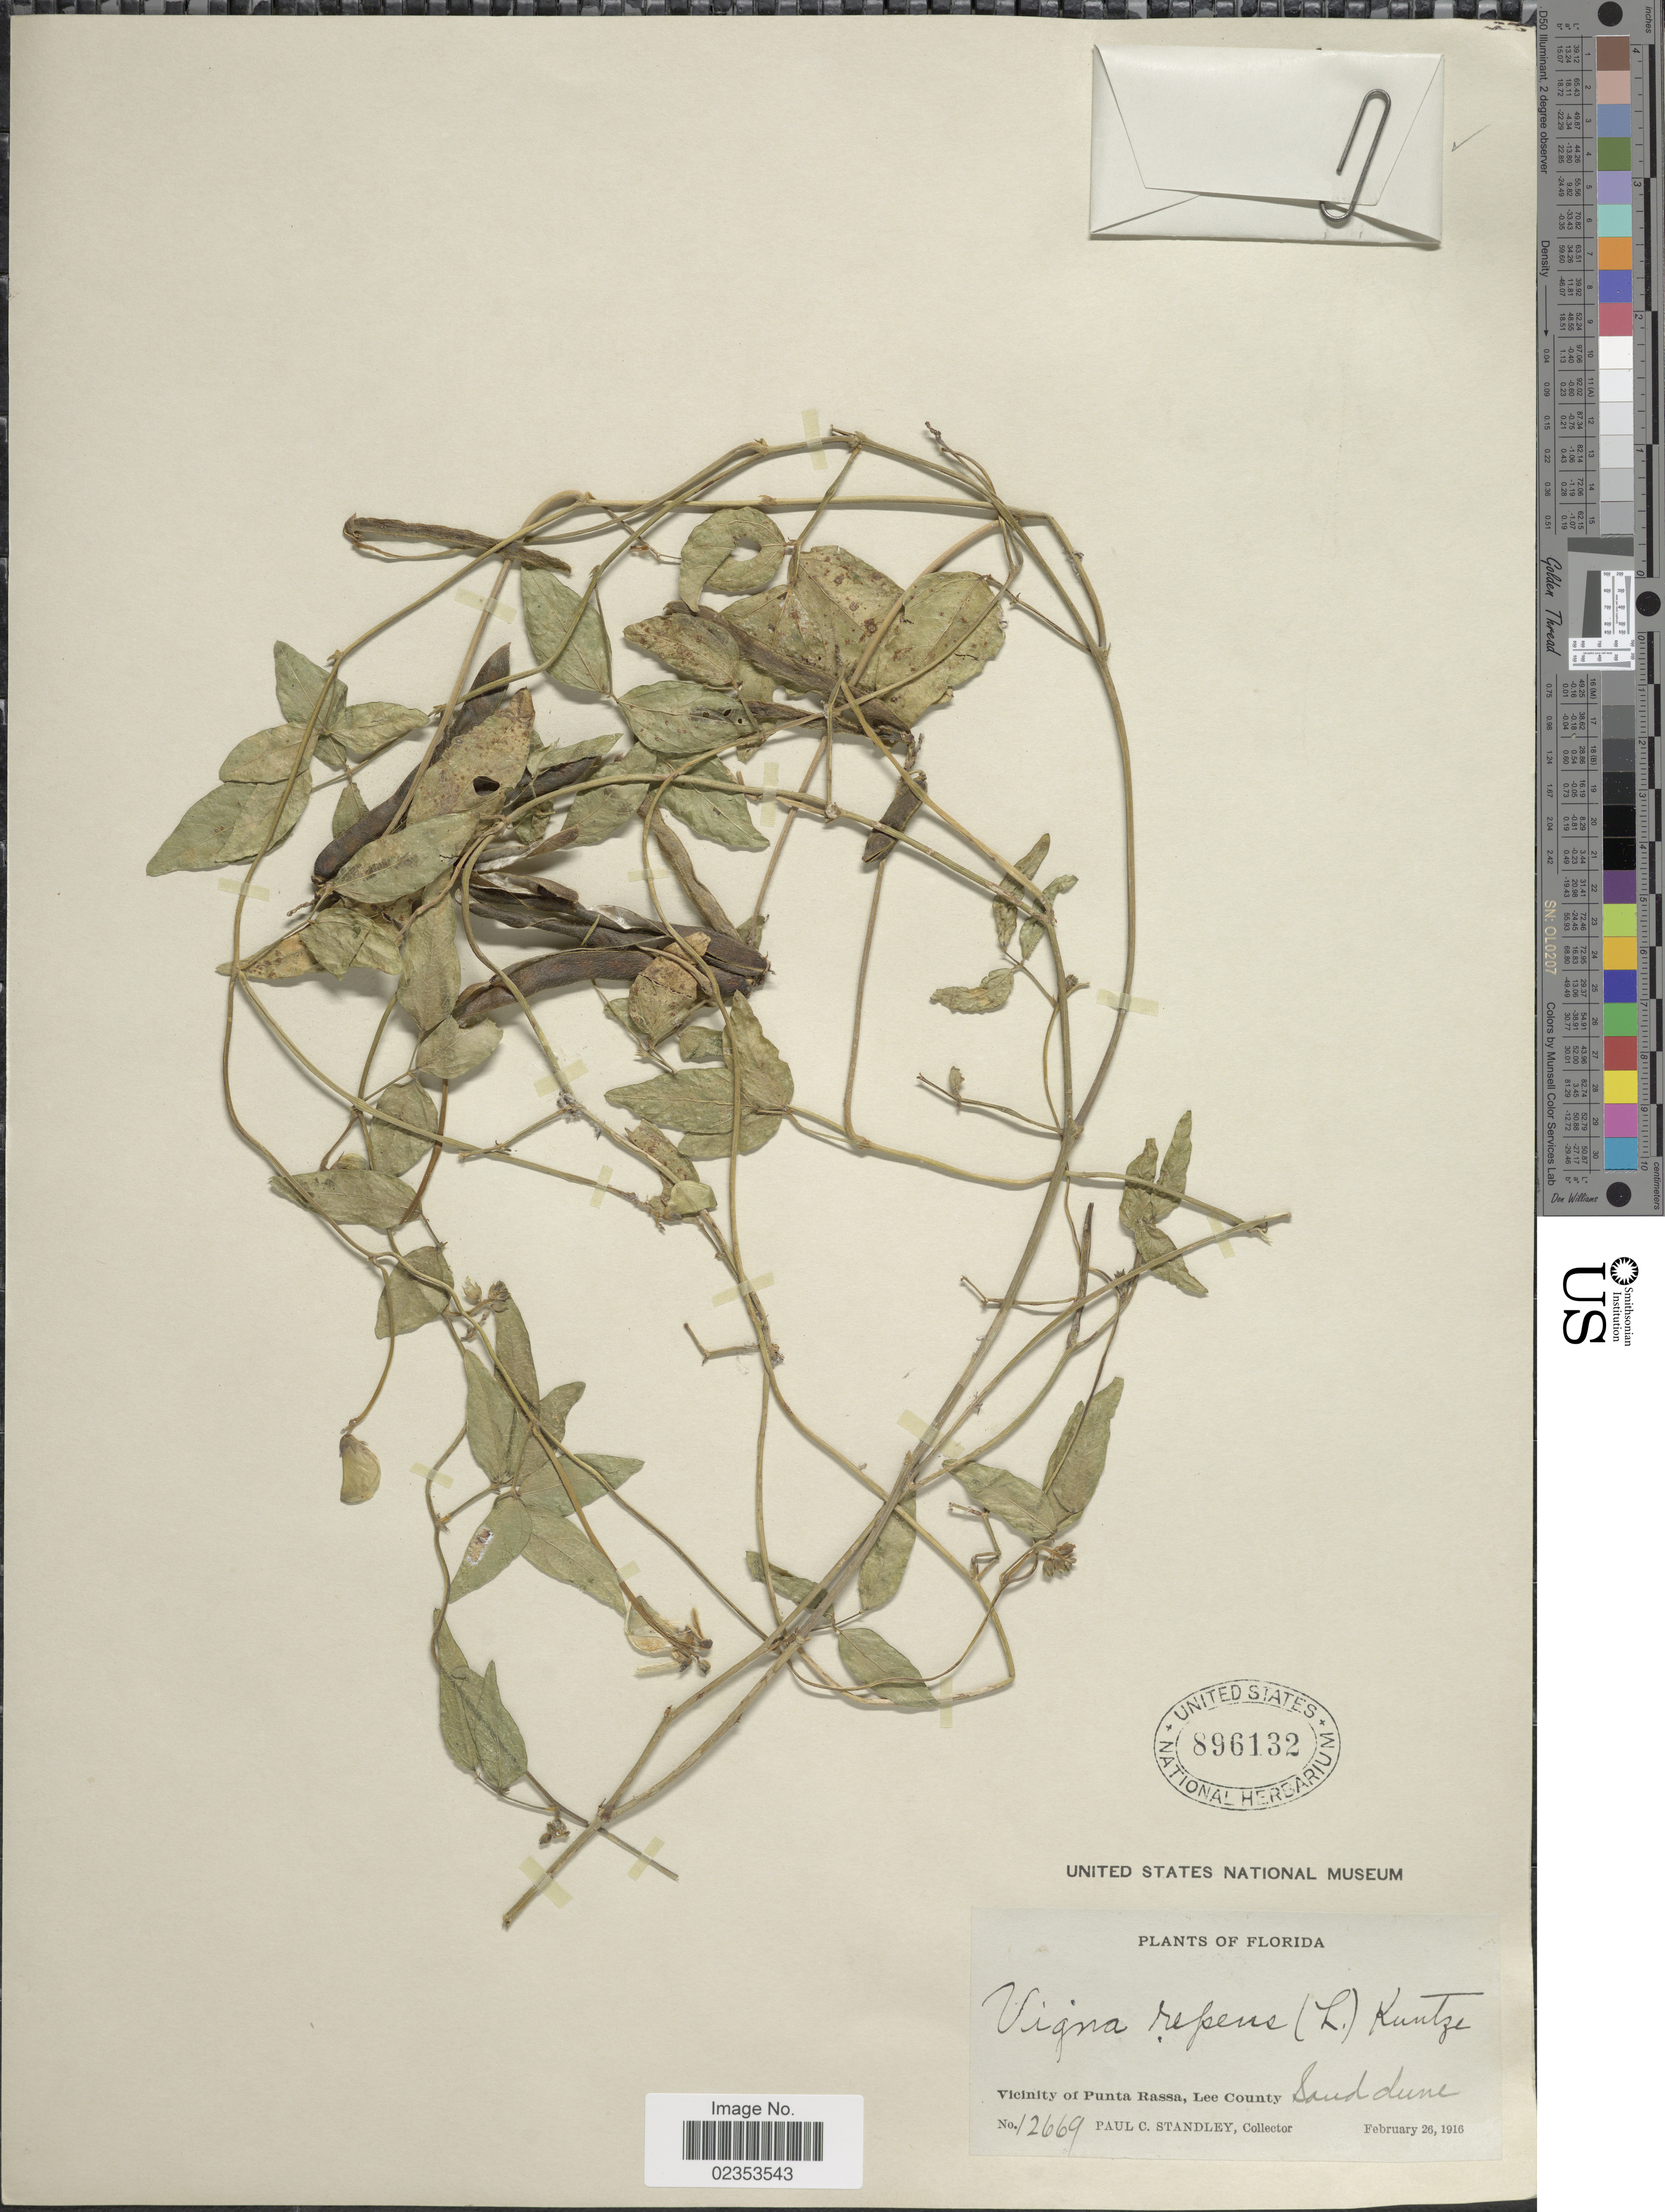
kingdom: Plantae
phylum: Tracheophyta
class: Magnoliopsida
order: Fabales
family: Fabaceae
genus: Vigna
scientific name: Vigna luteola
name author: (Jacq.) Benth.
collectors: P. C. Standley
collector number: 12669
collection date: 1916-02-26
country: United States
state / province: Florida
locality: Vicinity of Punta Rassa, Lee County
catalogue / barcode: US 896132